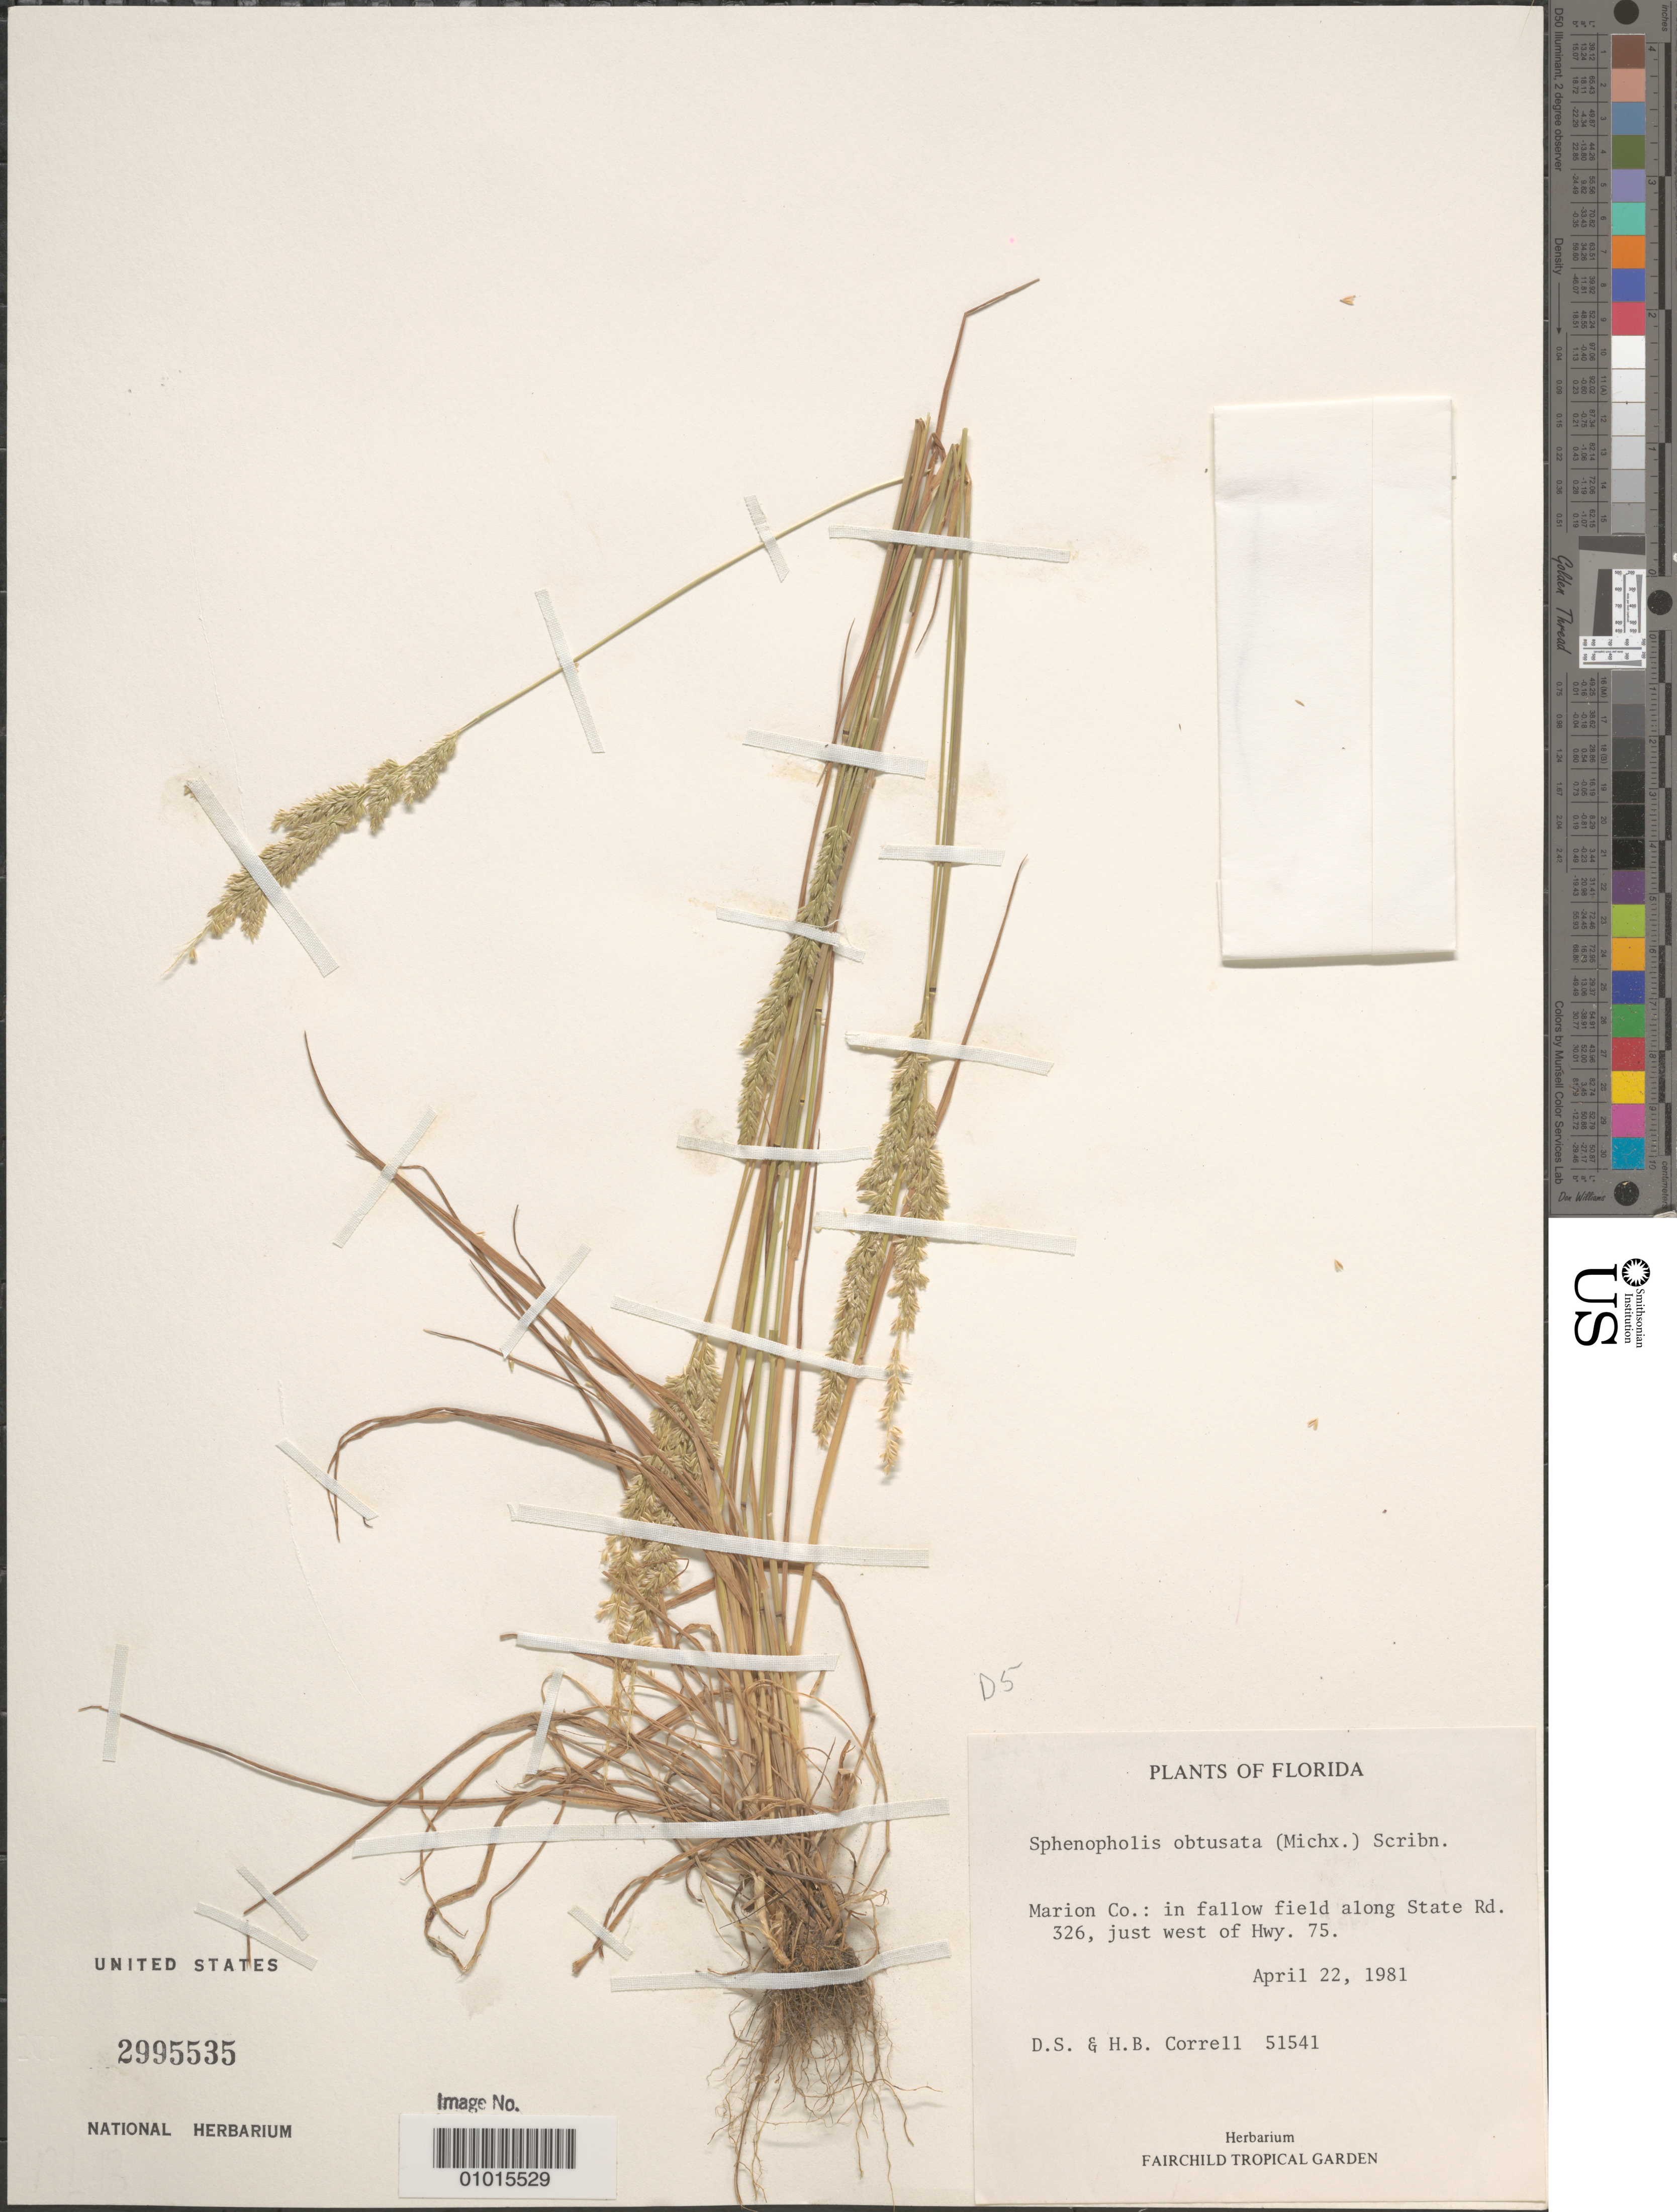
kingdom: Plantae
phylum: Tracheophyta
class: Liliopsida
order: Poales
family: Poaceae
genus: Sphenopholis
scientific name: Sphenopholis obtusata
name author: (Michx.) Scribn.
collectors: D. S. Correll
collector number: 51541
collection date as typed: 22 Apr 1991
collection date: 1991-04-22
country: United States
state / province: Florida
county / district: Marion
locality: Along State Rd. 326, just W of Hwy 75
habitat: In fallow field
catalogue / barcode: US 2995535